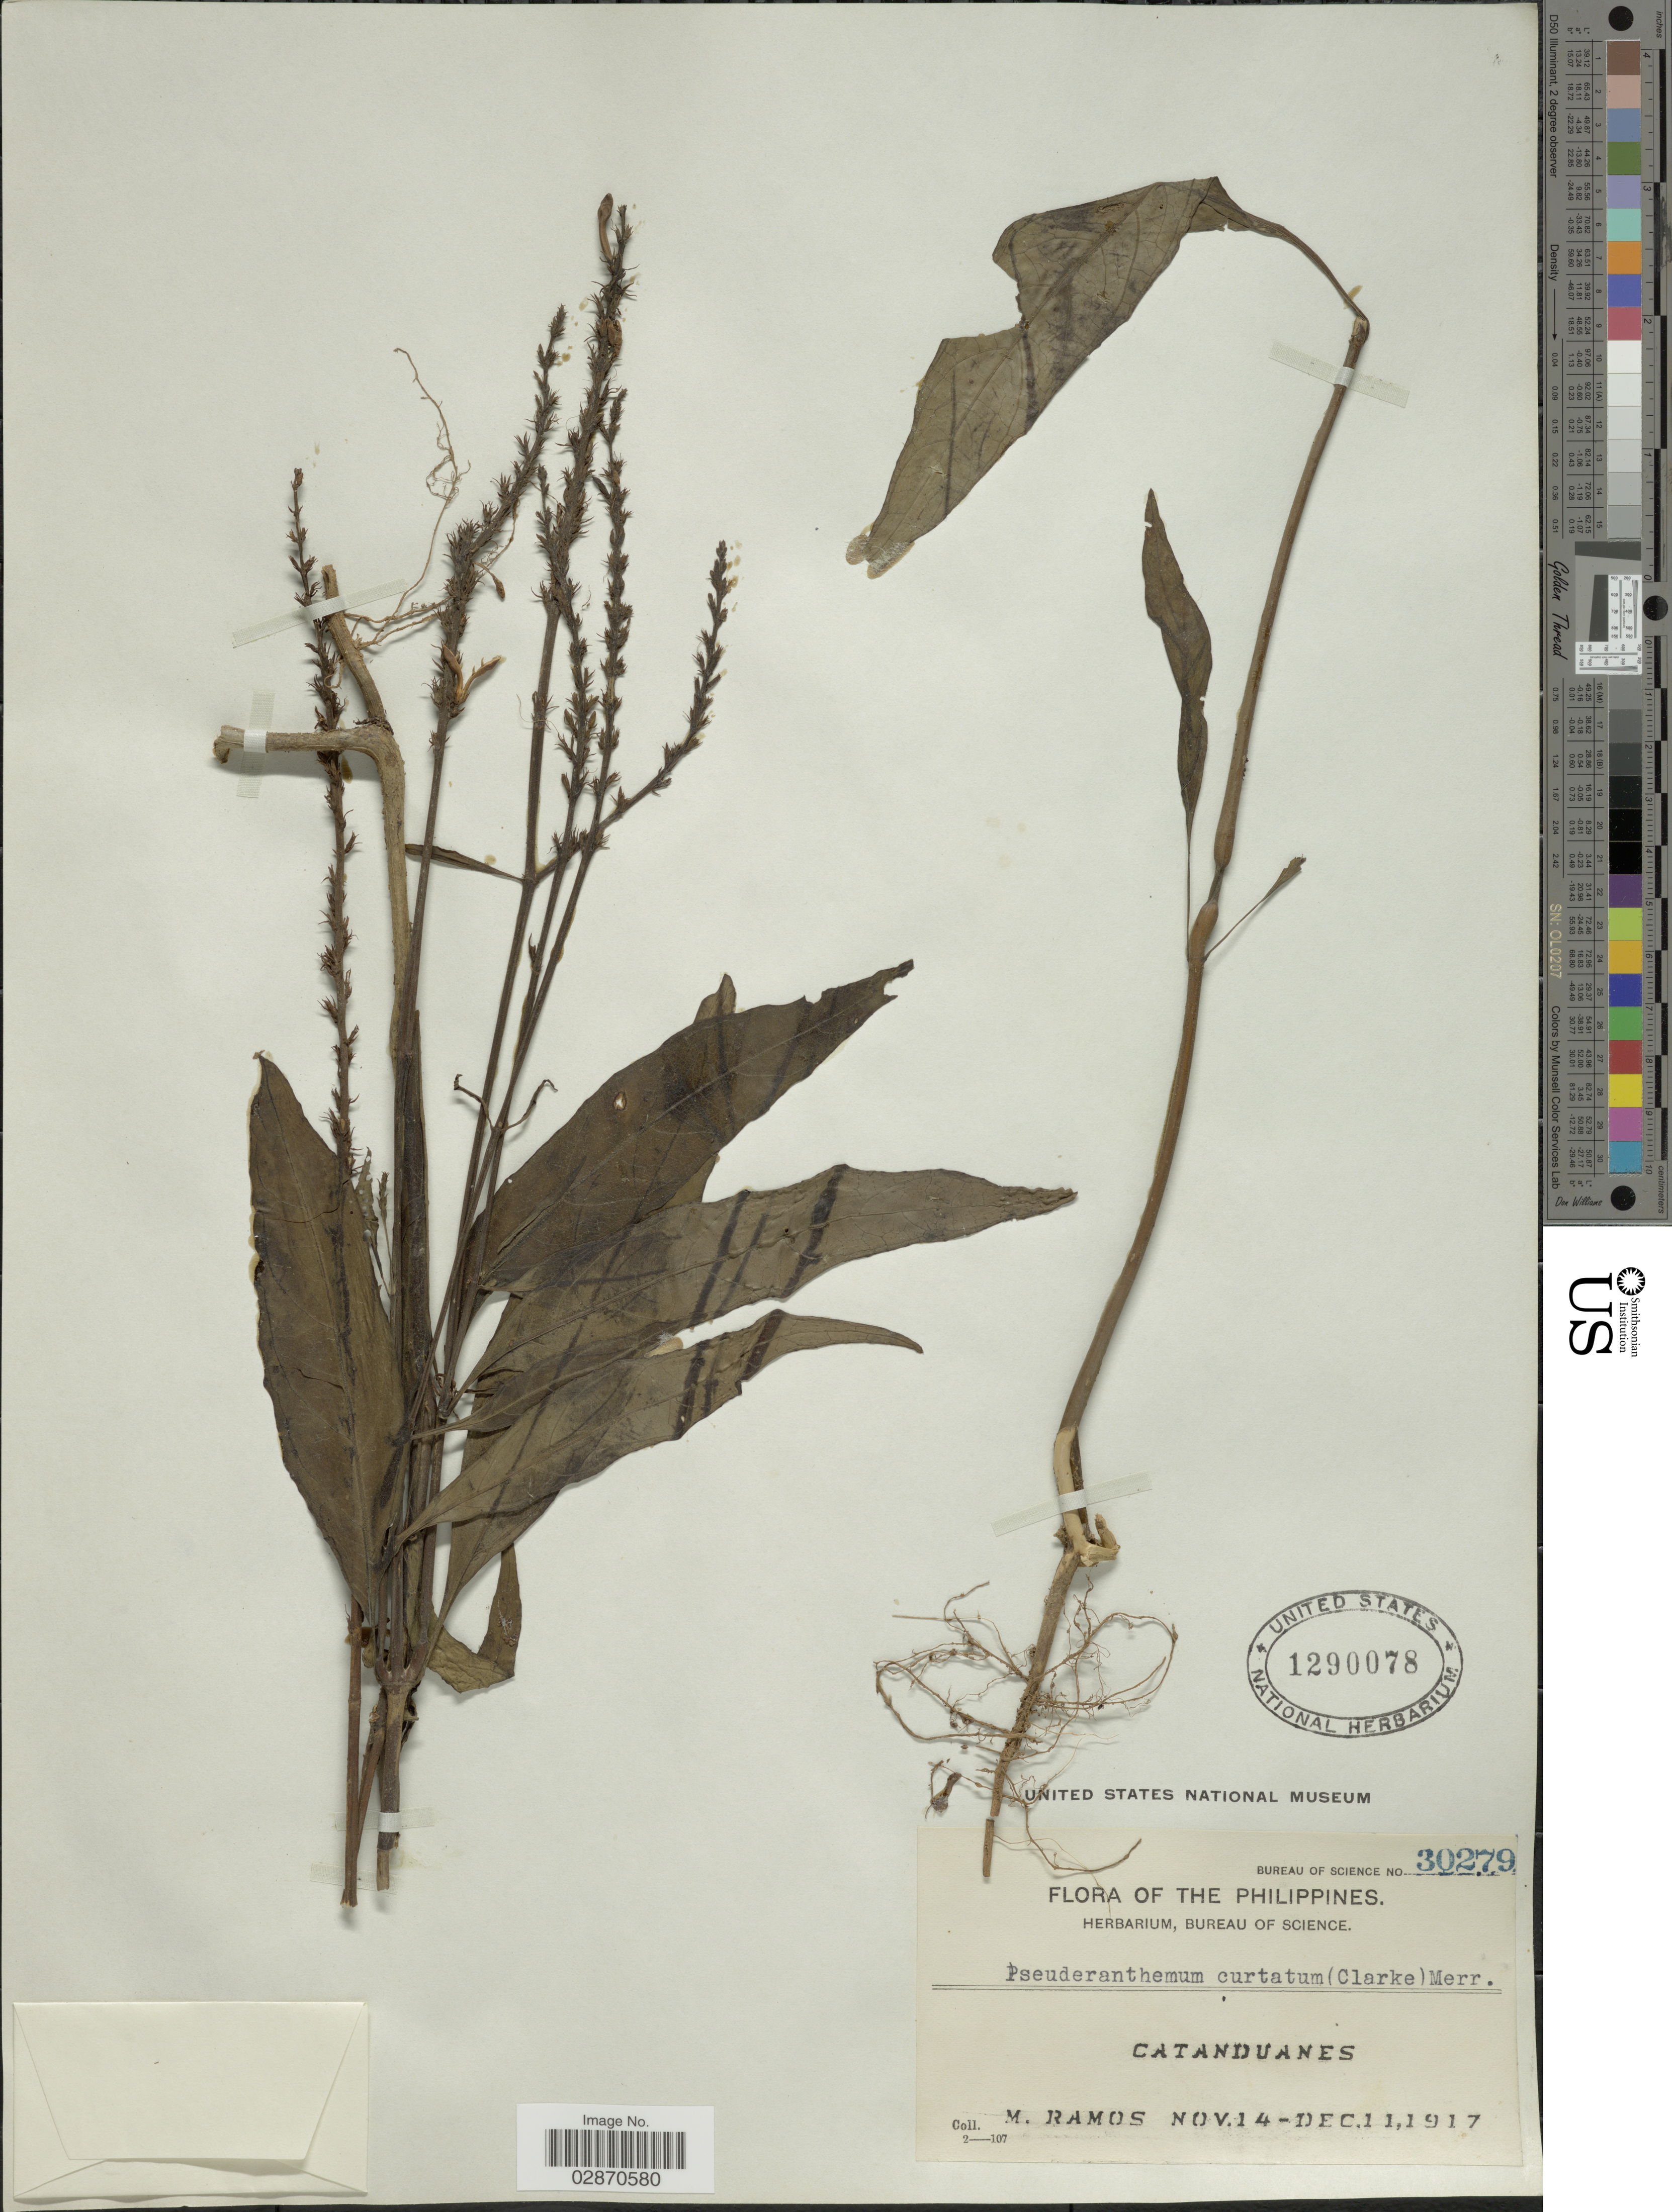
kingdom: Plantae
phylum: Tracheophyta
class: Magnoliopsida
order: Lamiales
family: Acanthaceae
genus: Pseuderanthemum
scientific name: Pseuderanthemum curtatum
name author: Merr.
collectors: M. Ramos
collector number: Bureau of Science 30279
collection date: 1917-11-14/1917-12-01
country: Philippines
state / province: Bicol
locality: Catanduanes.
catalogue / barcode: US 1290078